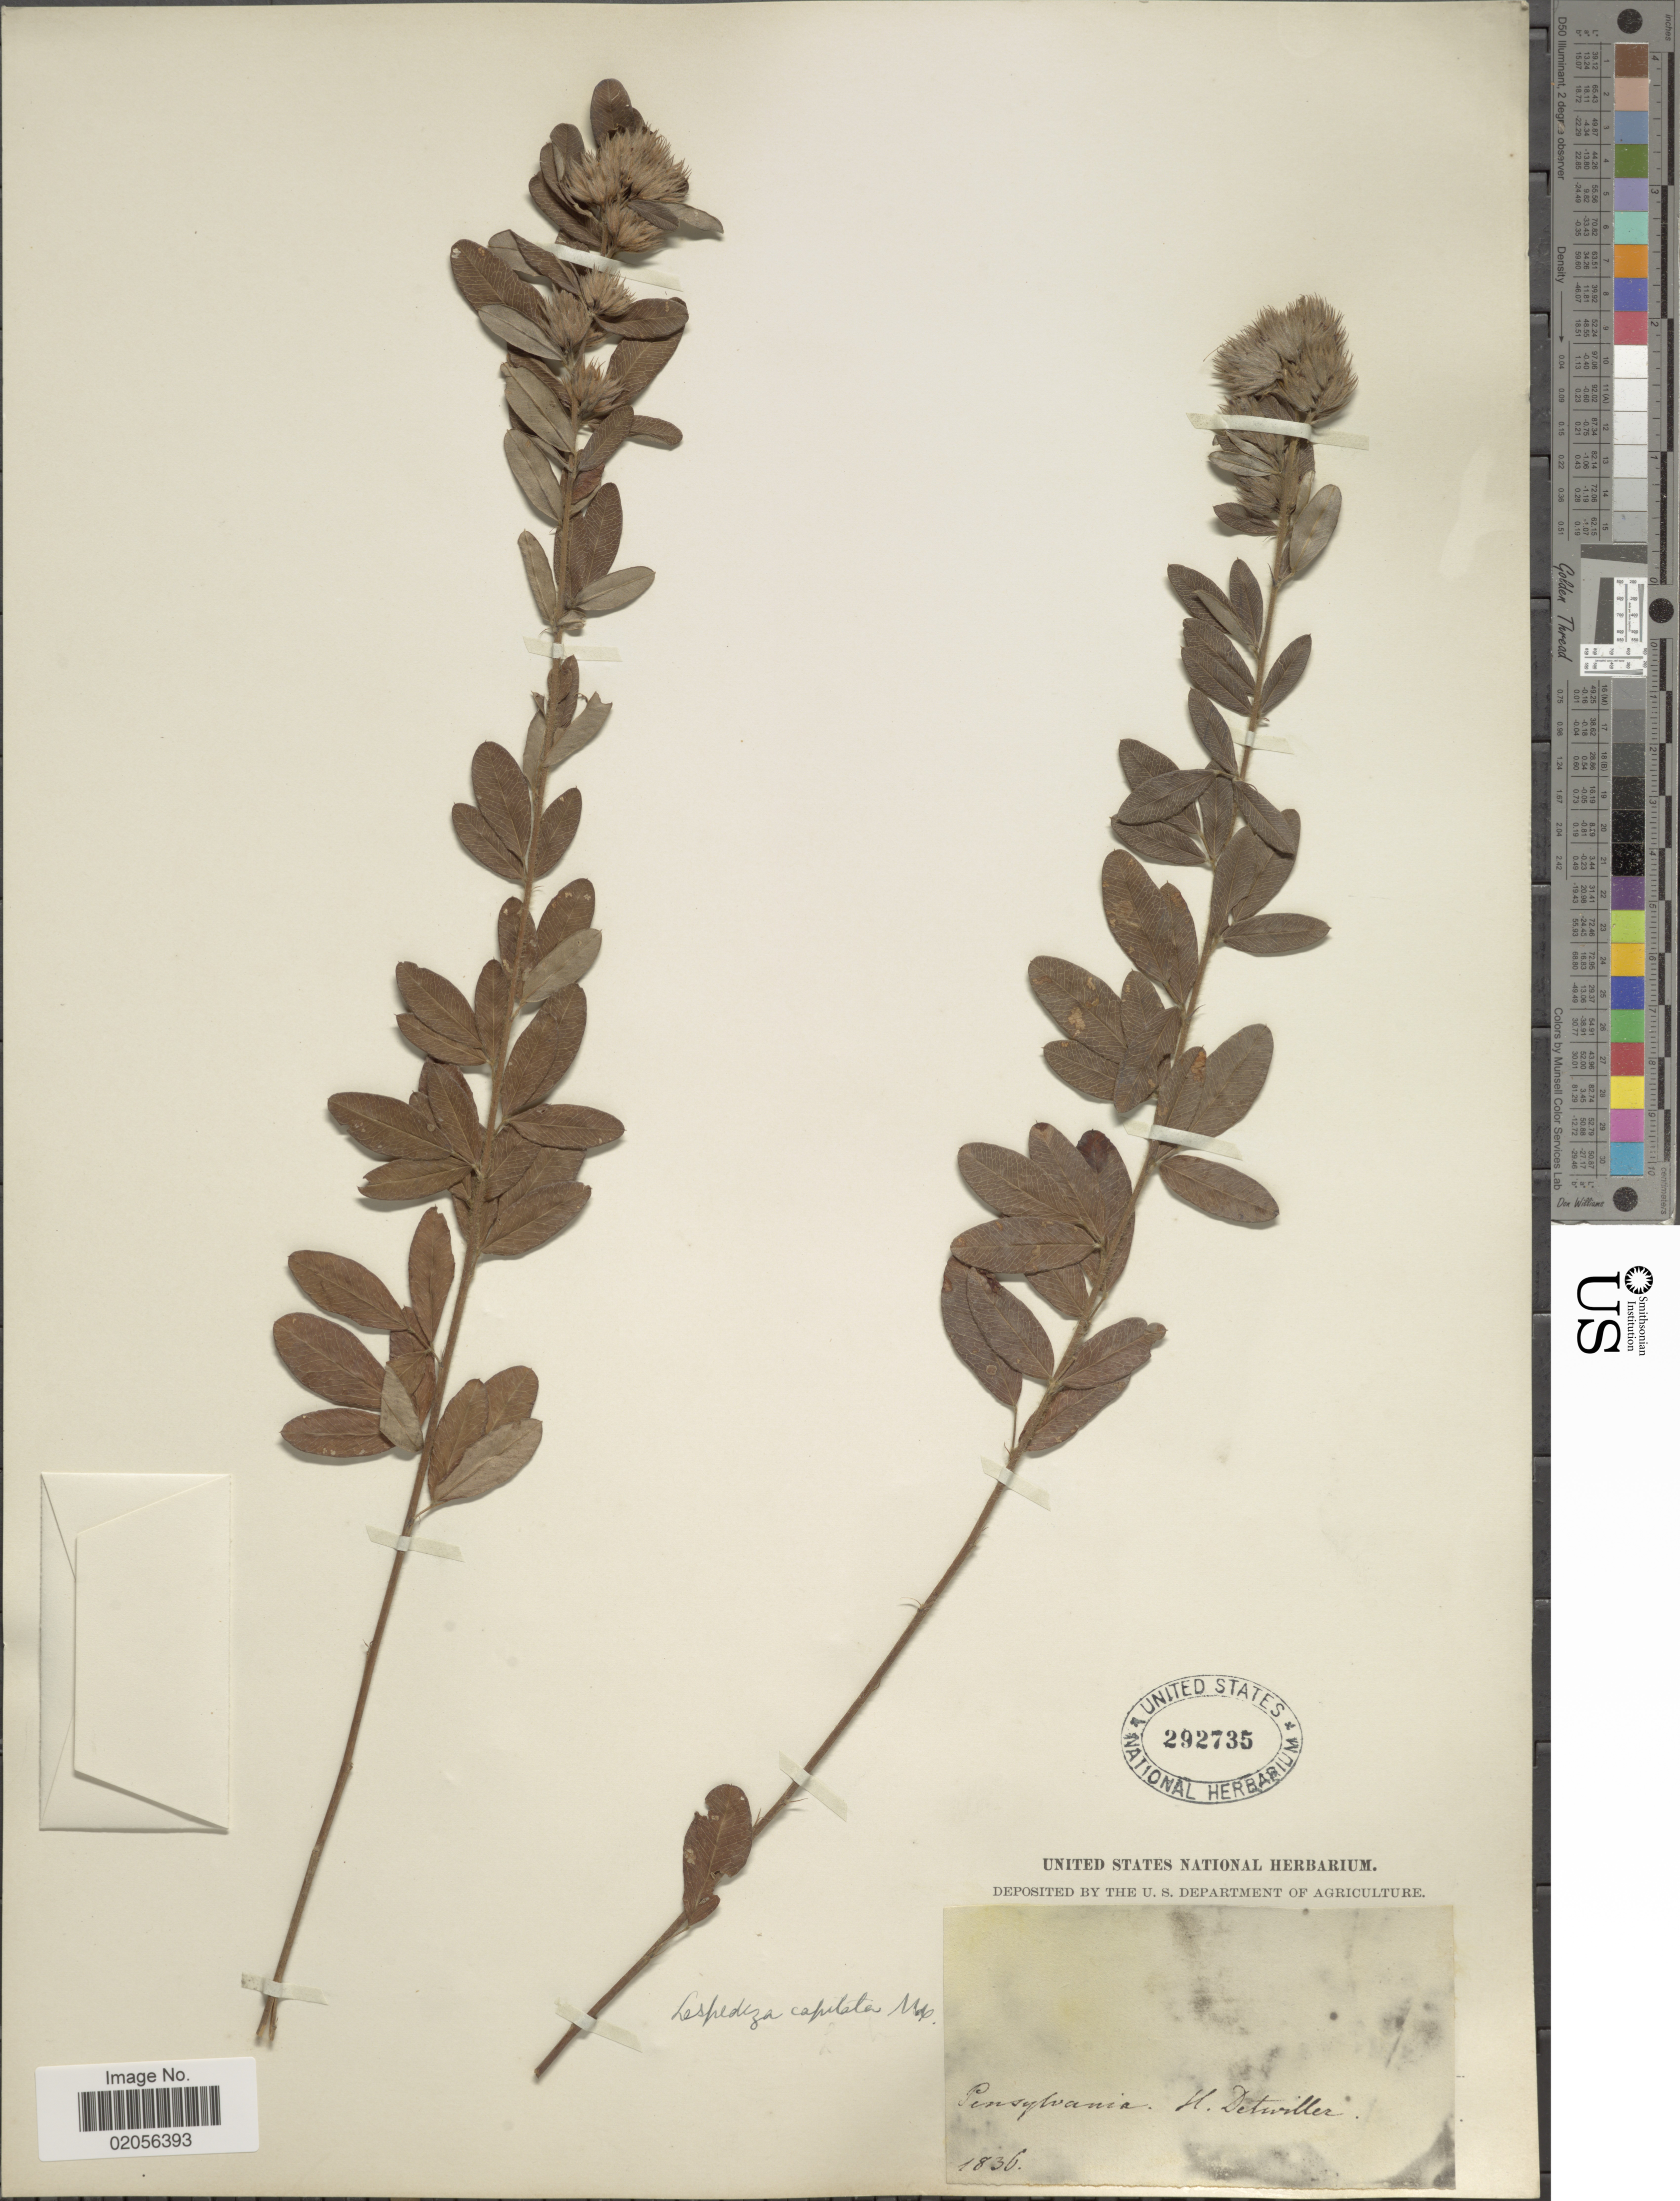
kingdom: Plantae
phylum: Tracheophyta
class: Magnoliopsida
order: Fabales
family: Fabaceae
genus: Lespedeza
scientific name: Lespedeza capitata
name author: Michx.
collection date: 1836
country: United States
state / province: Pennsylvania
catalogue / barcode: US 292735